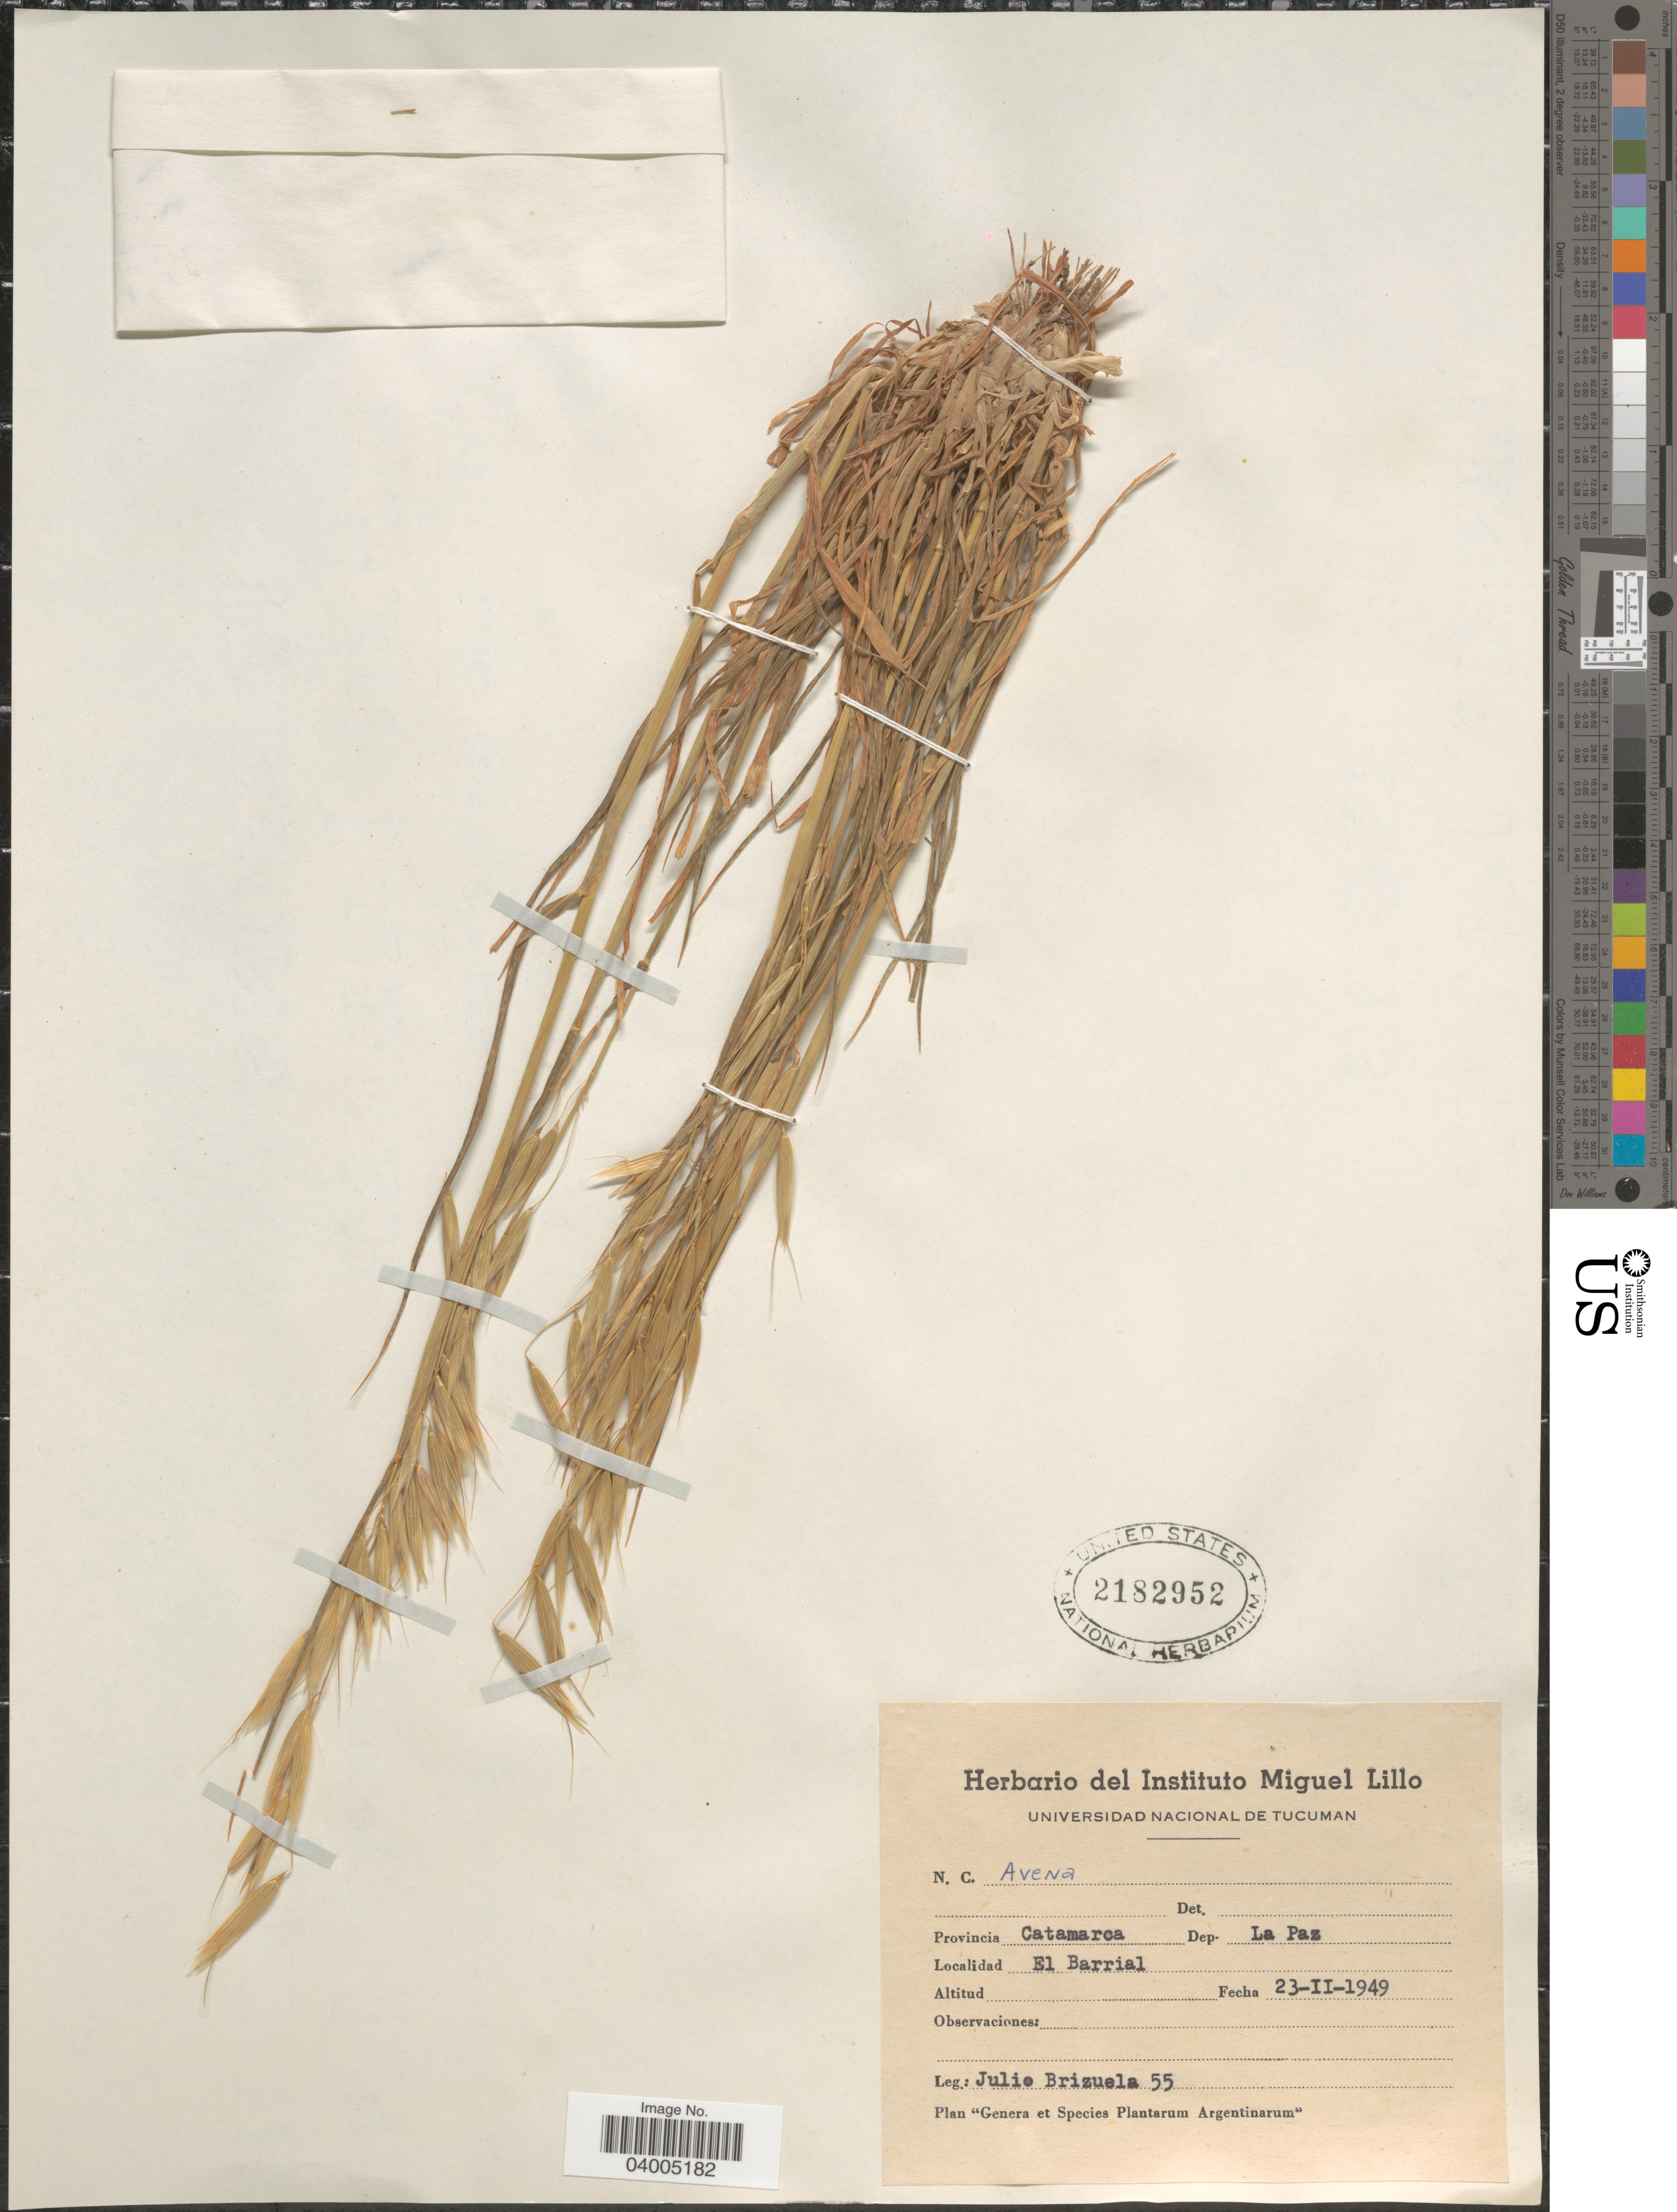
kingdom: Plantae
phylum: Tracheophyta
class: Liliopsida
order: Poales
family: Poaceae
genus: Avena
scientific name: Avena sp.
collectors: J. Brizuela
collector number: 55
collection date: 1949-02-23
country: Argentina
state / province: Catamarca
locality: Dep. La Paz. El Barrial.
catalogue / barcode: US 2182952